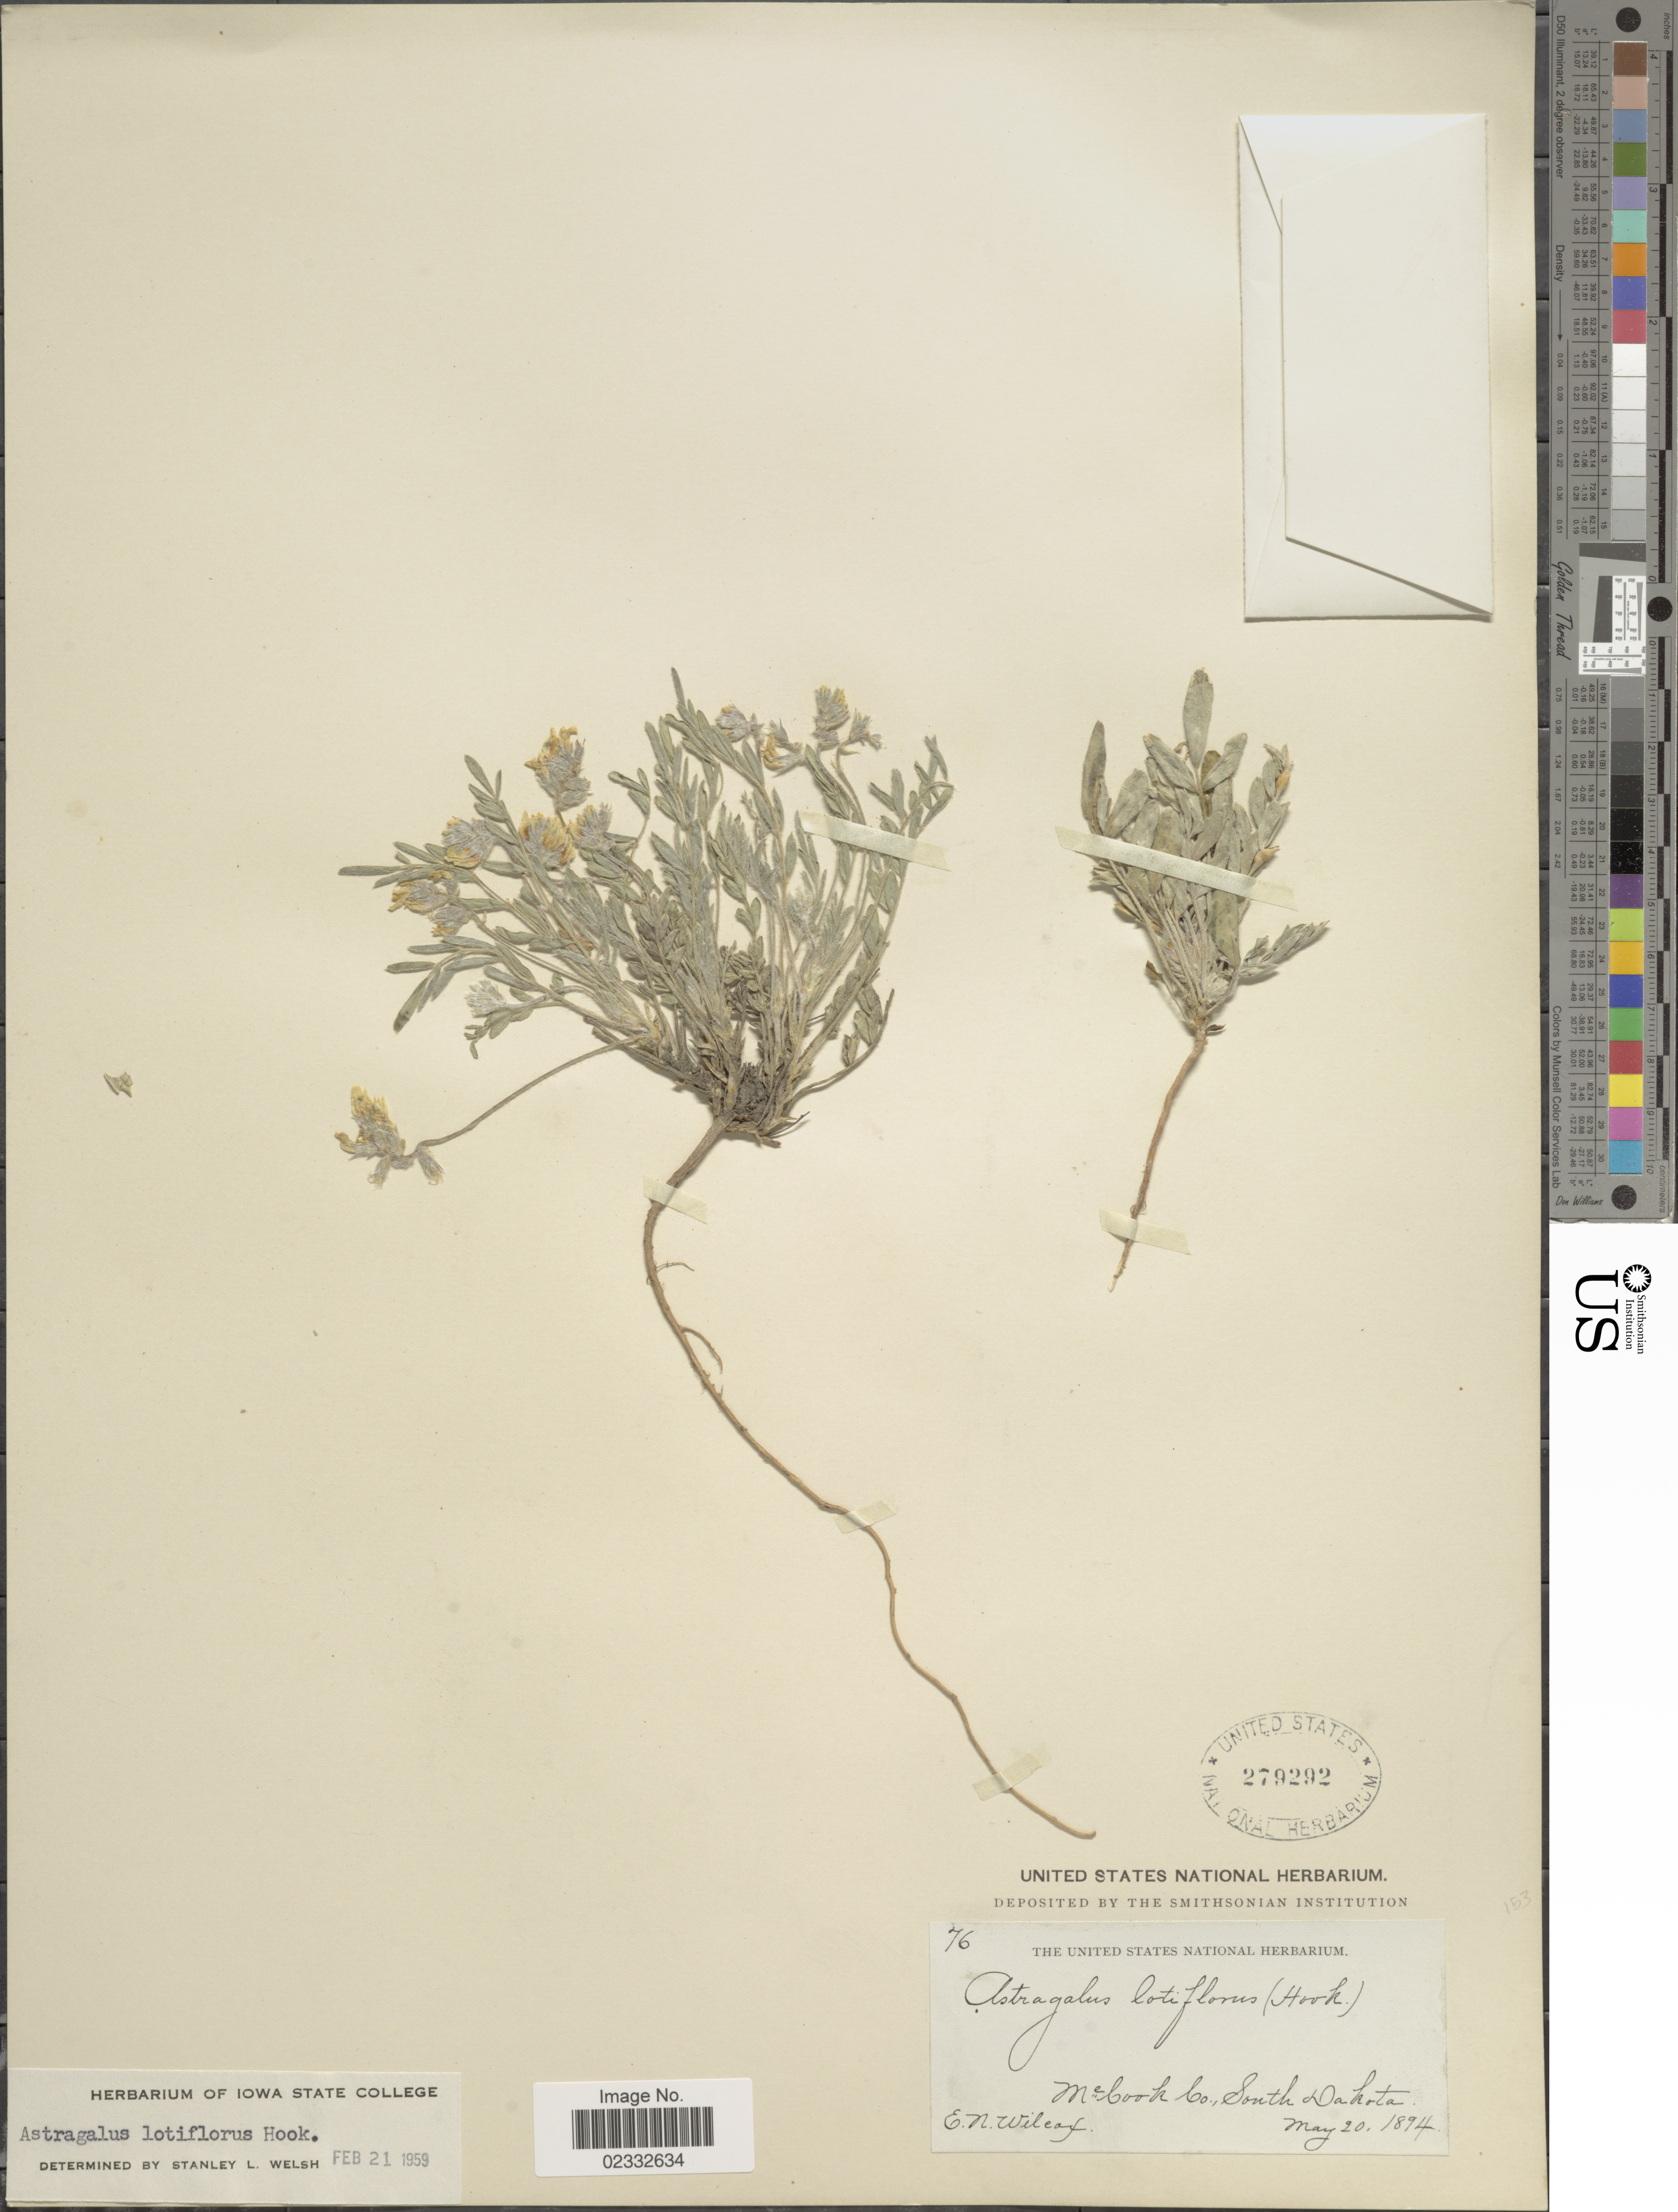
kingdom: Plantae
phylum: Tracheophyta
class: Magnoliopsida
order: Fabales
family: Fabaceae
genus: Astragalus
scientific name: Astragalus lotiflorus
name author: Hook.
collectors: E. Wilcox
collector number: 76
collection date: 1894-05-20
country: United States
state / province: South Dakota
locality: McCook Co.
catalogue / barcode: US 279292